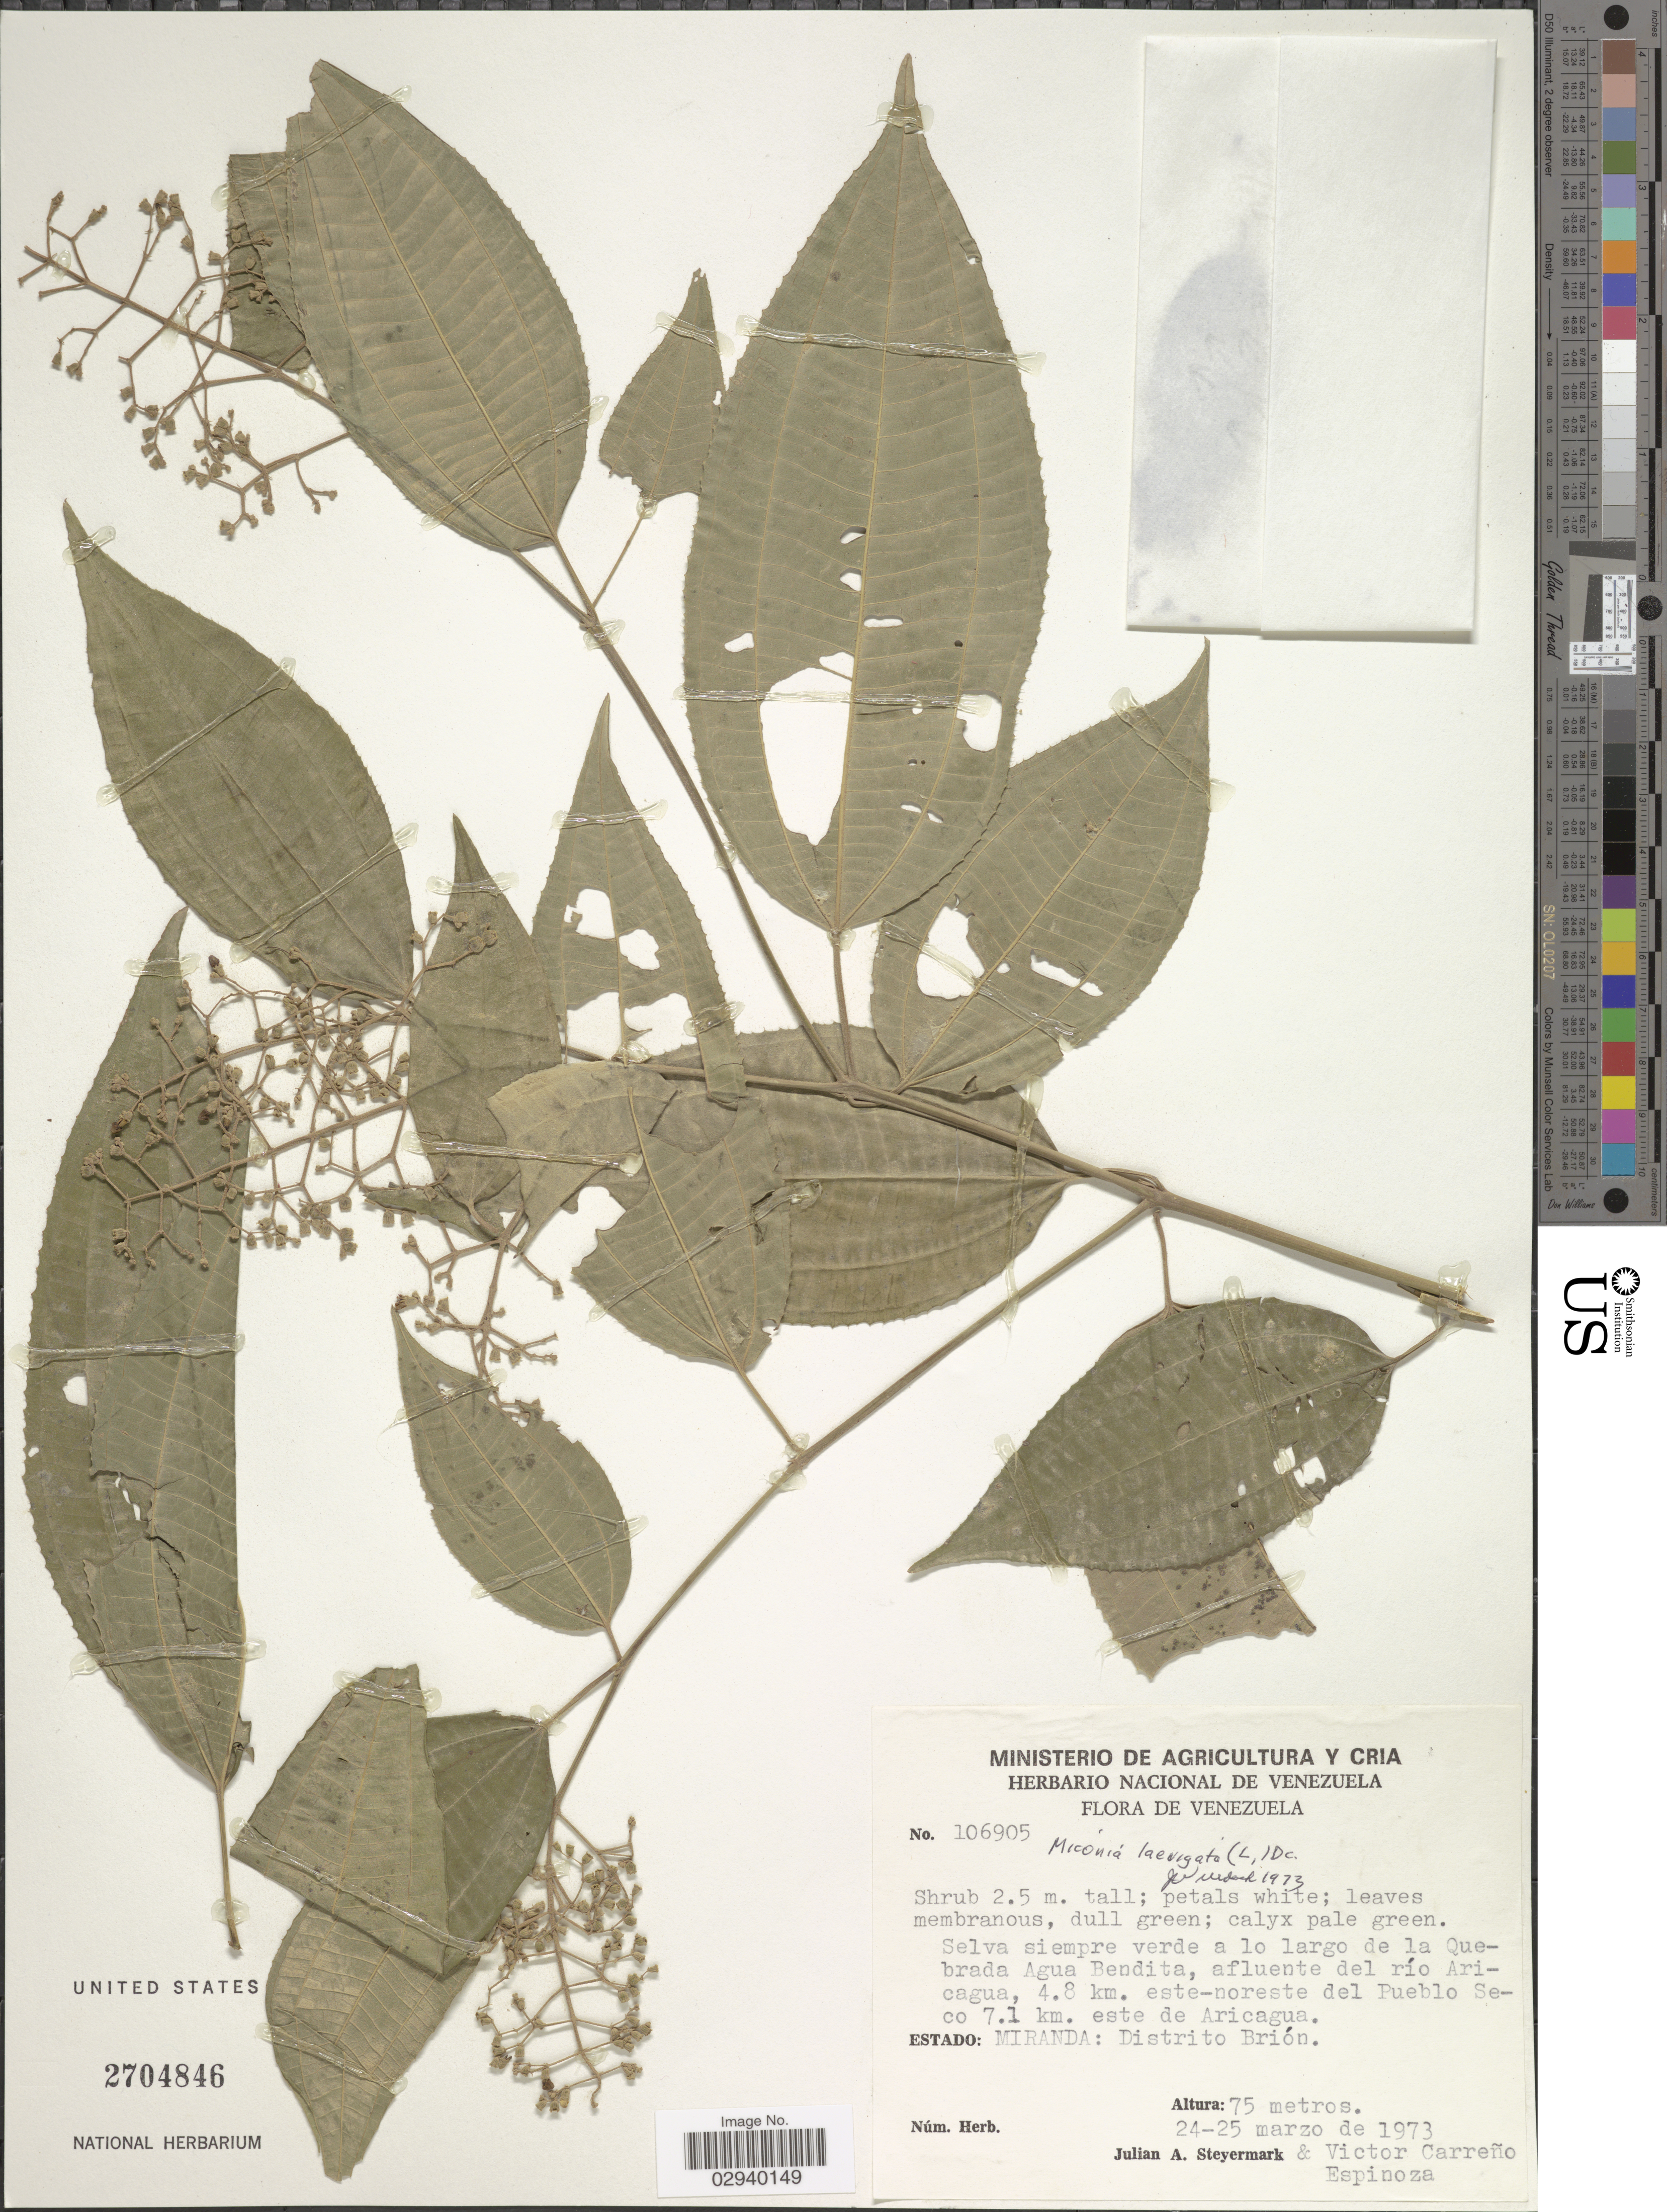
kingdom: Plantae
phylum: Tracheophyta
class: Magnoliopsida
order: Myrtales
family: Melastomataceae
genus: Miconia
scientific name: Miconia laevigata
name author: (L.) D. Don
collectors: J. Steyermark & V. Espinoza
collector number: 106905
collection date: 1973-03-24/1973-03-25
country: Venezuela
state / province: Miranda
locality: Selva siempre verde a lo largo de la Quebrada Agua Bendita, afluente del río Aricagua, 4.8 km. este-noreste del Pueblo Seco 7.1 km. este de Aricagua. Distrito Brión.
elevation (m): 75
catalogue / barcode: US 2704846